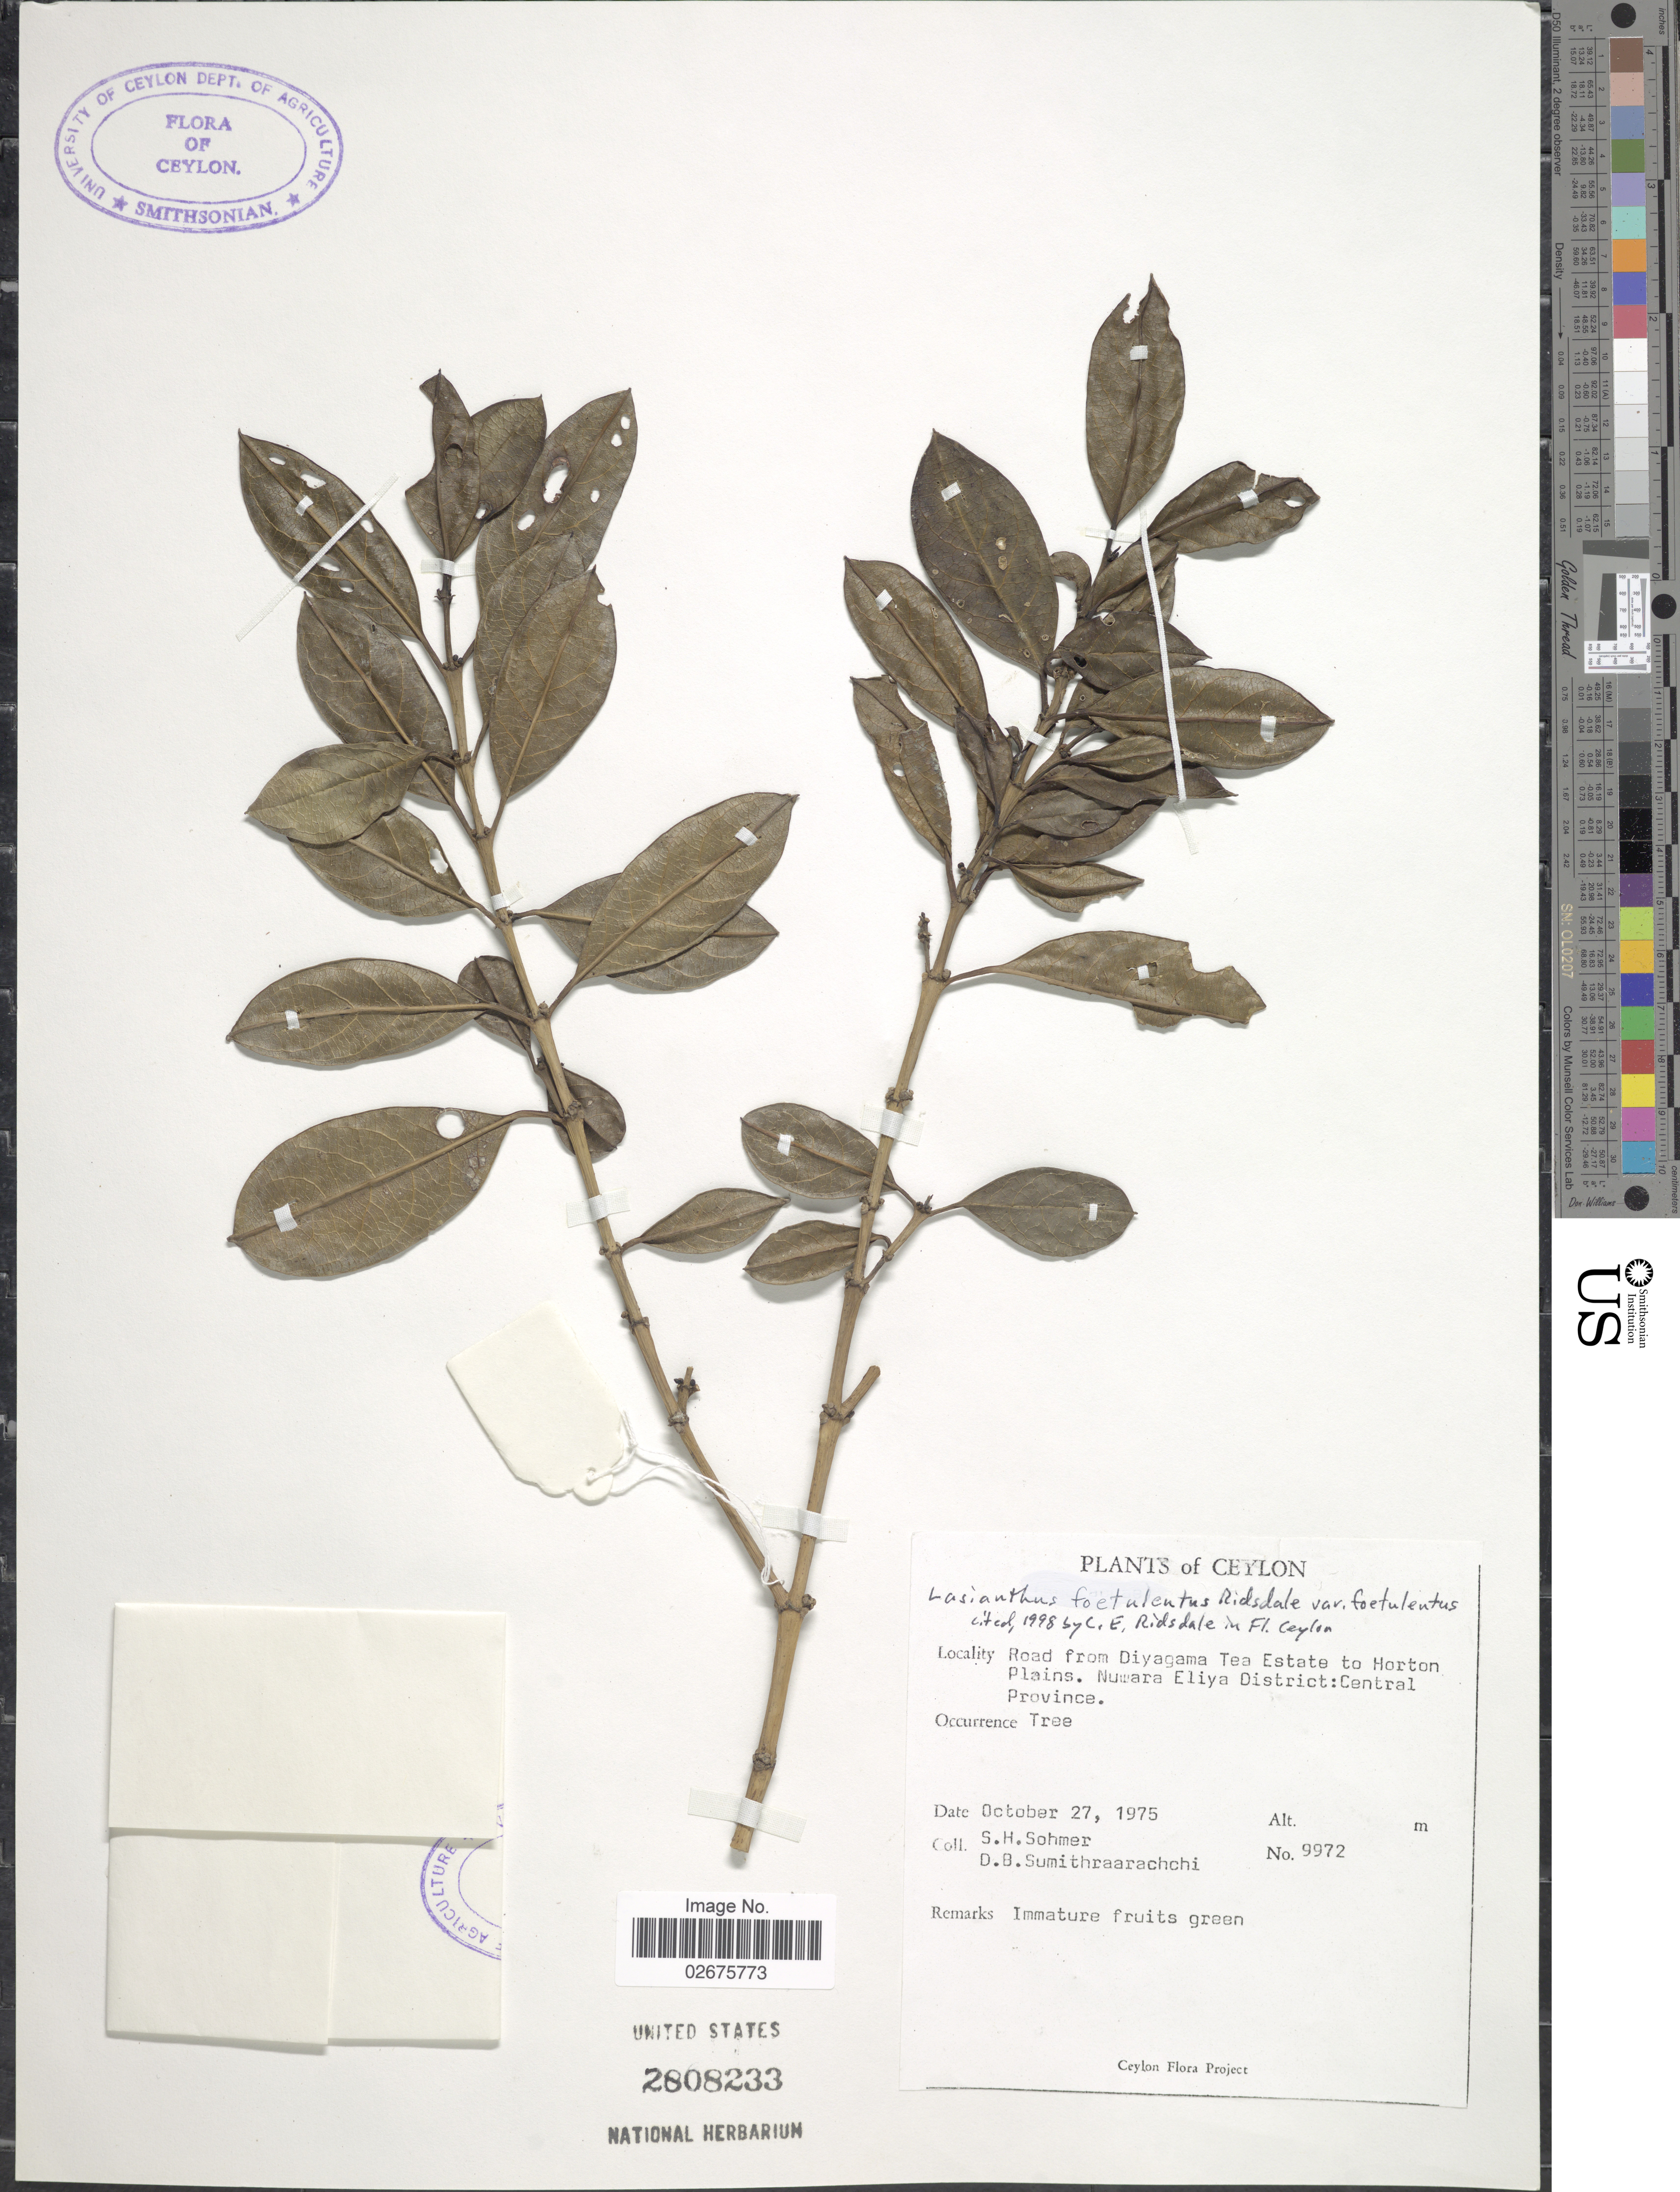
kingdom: Plantae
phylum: Tracheophyta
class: Magnoliopsida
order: Gentianales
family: Rubiaceae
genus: Lasianthus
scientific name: Lasianthus foetalentus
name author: Ridsdale in sched.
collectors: S. H. Sohmer & D. B. Sumithraarachchi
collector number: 9972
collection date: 1975-10-27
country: Sri Lanka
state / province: Central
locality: Ceylon, Road from Diyagama Tea Estate to Hoton Plains, Nuwara Eliya District: Central Province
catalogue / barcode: US 2808233